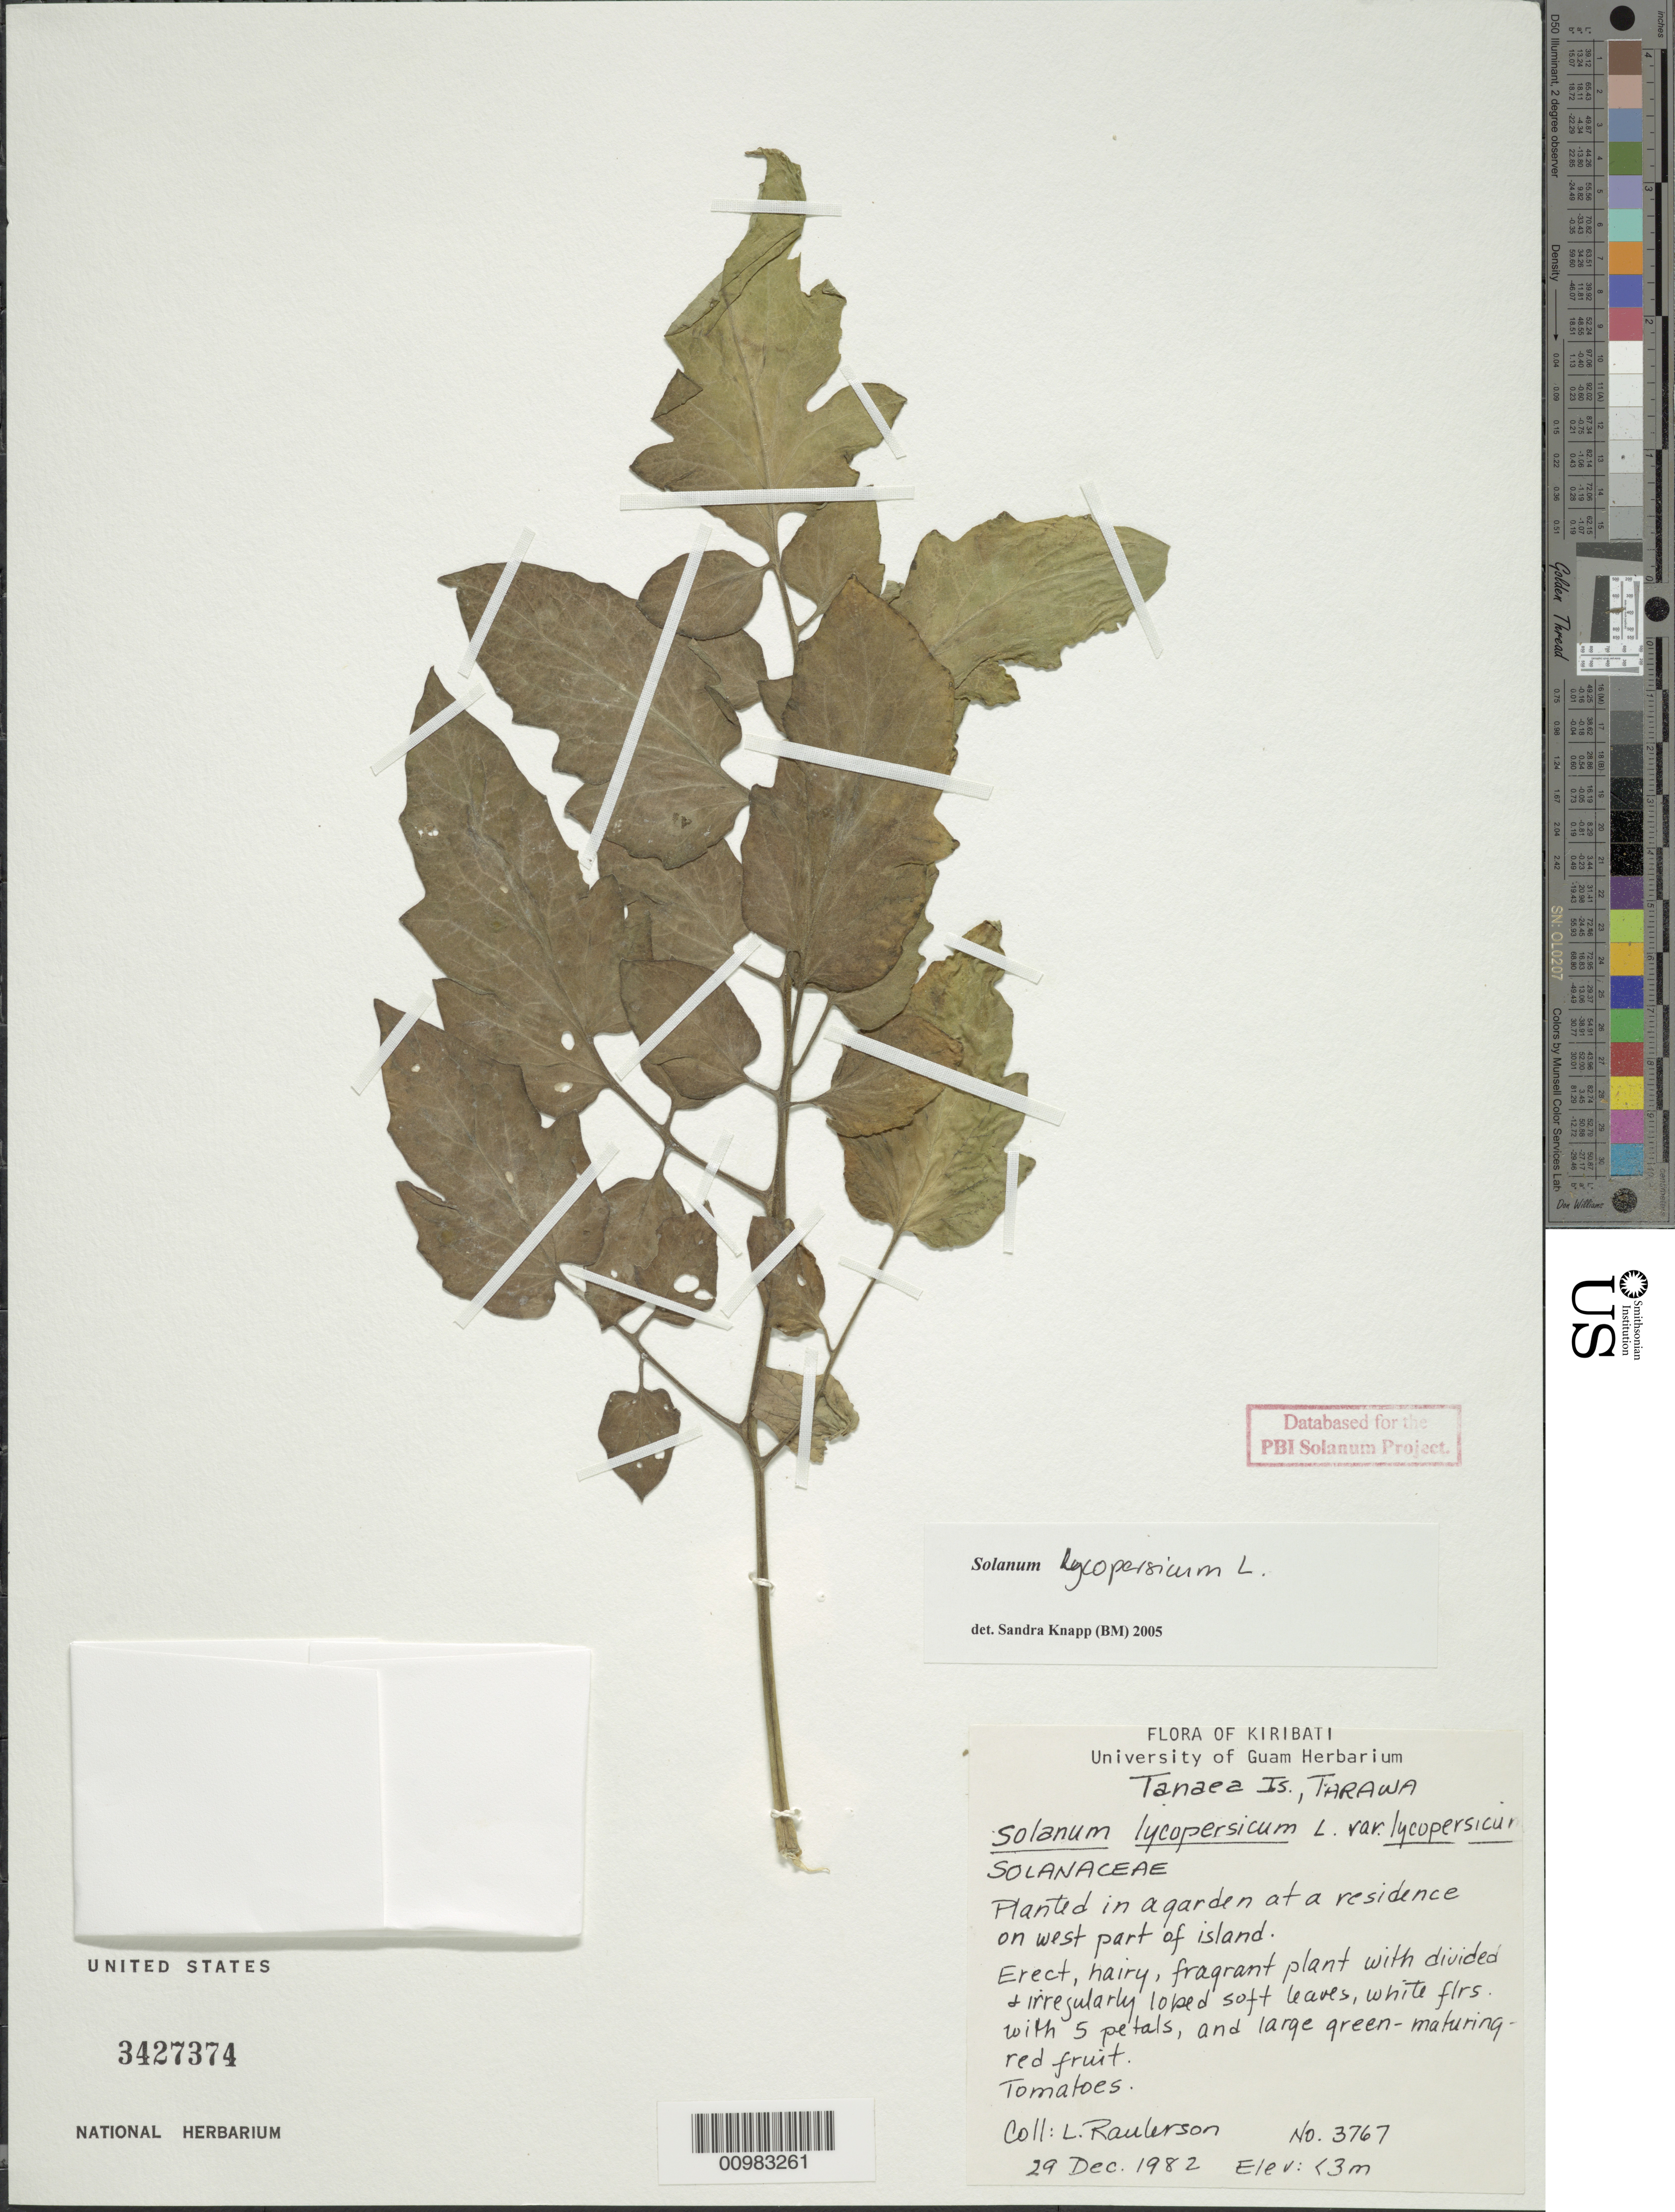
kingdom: Plantae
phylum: Tracheophyta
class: Magnoliopsida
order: Solanales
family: Solanaceae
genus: Solanum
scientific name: Solanum lycopersicum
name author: L.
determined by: Knapp, S. D.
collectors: L. Raulerson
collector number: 3767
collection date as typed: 29 Dec 1982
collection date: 1982-12-29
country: Kiribati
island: Tarawa Atoll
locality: W part of island, Tanaea Iset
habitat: planted in a garden at a residence in W part of island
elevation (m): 3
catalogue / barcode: US 3427374